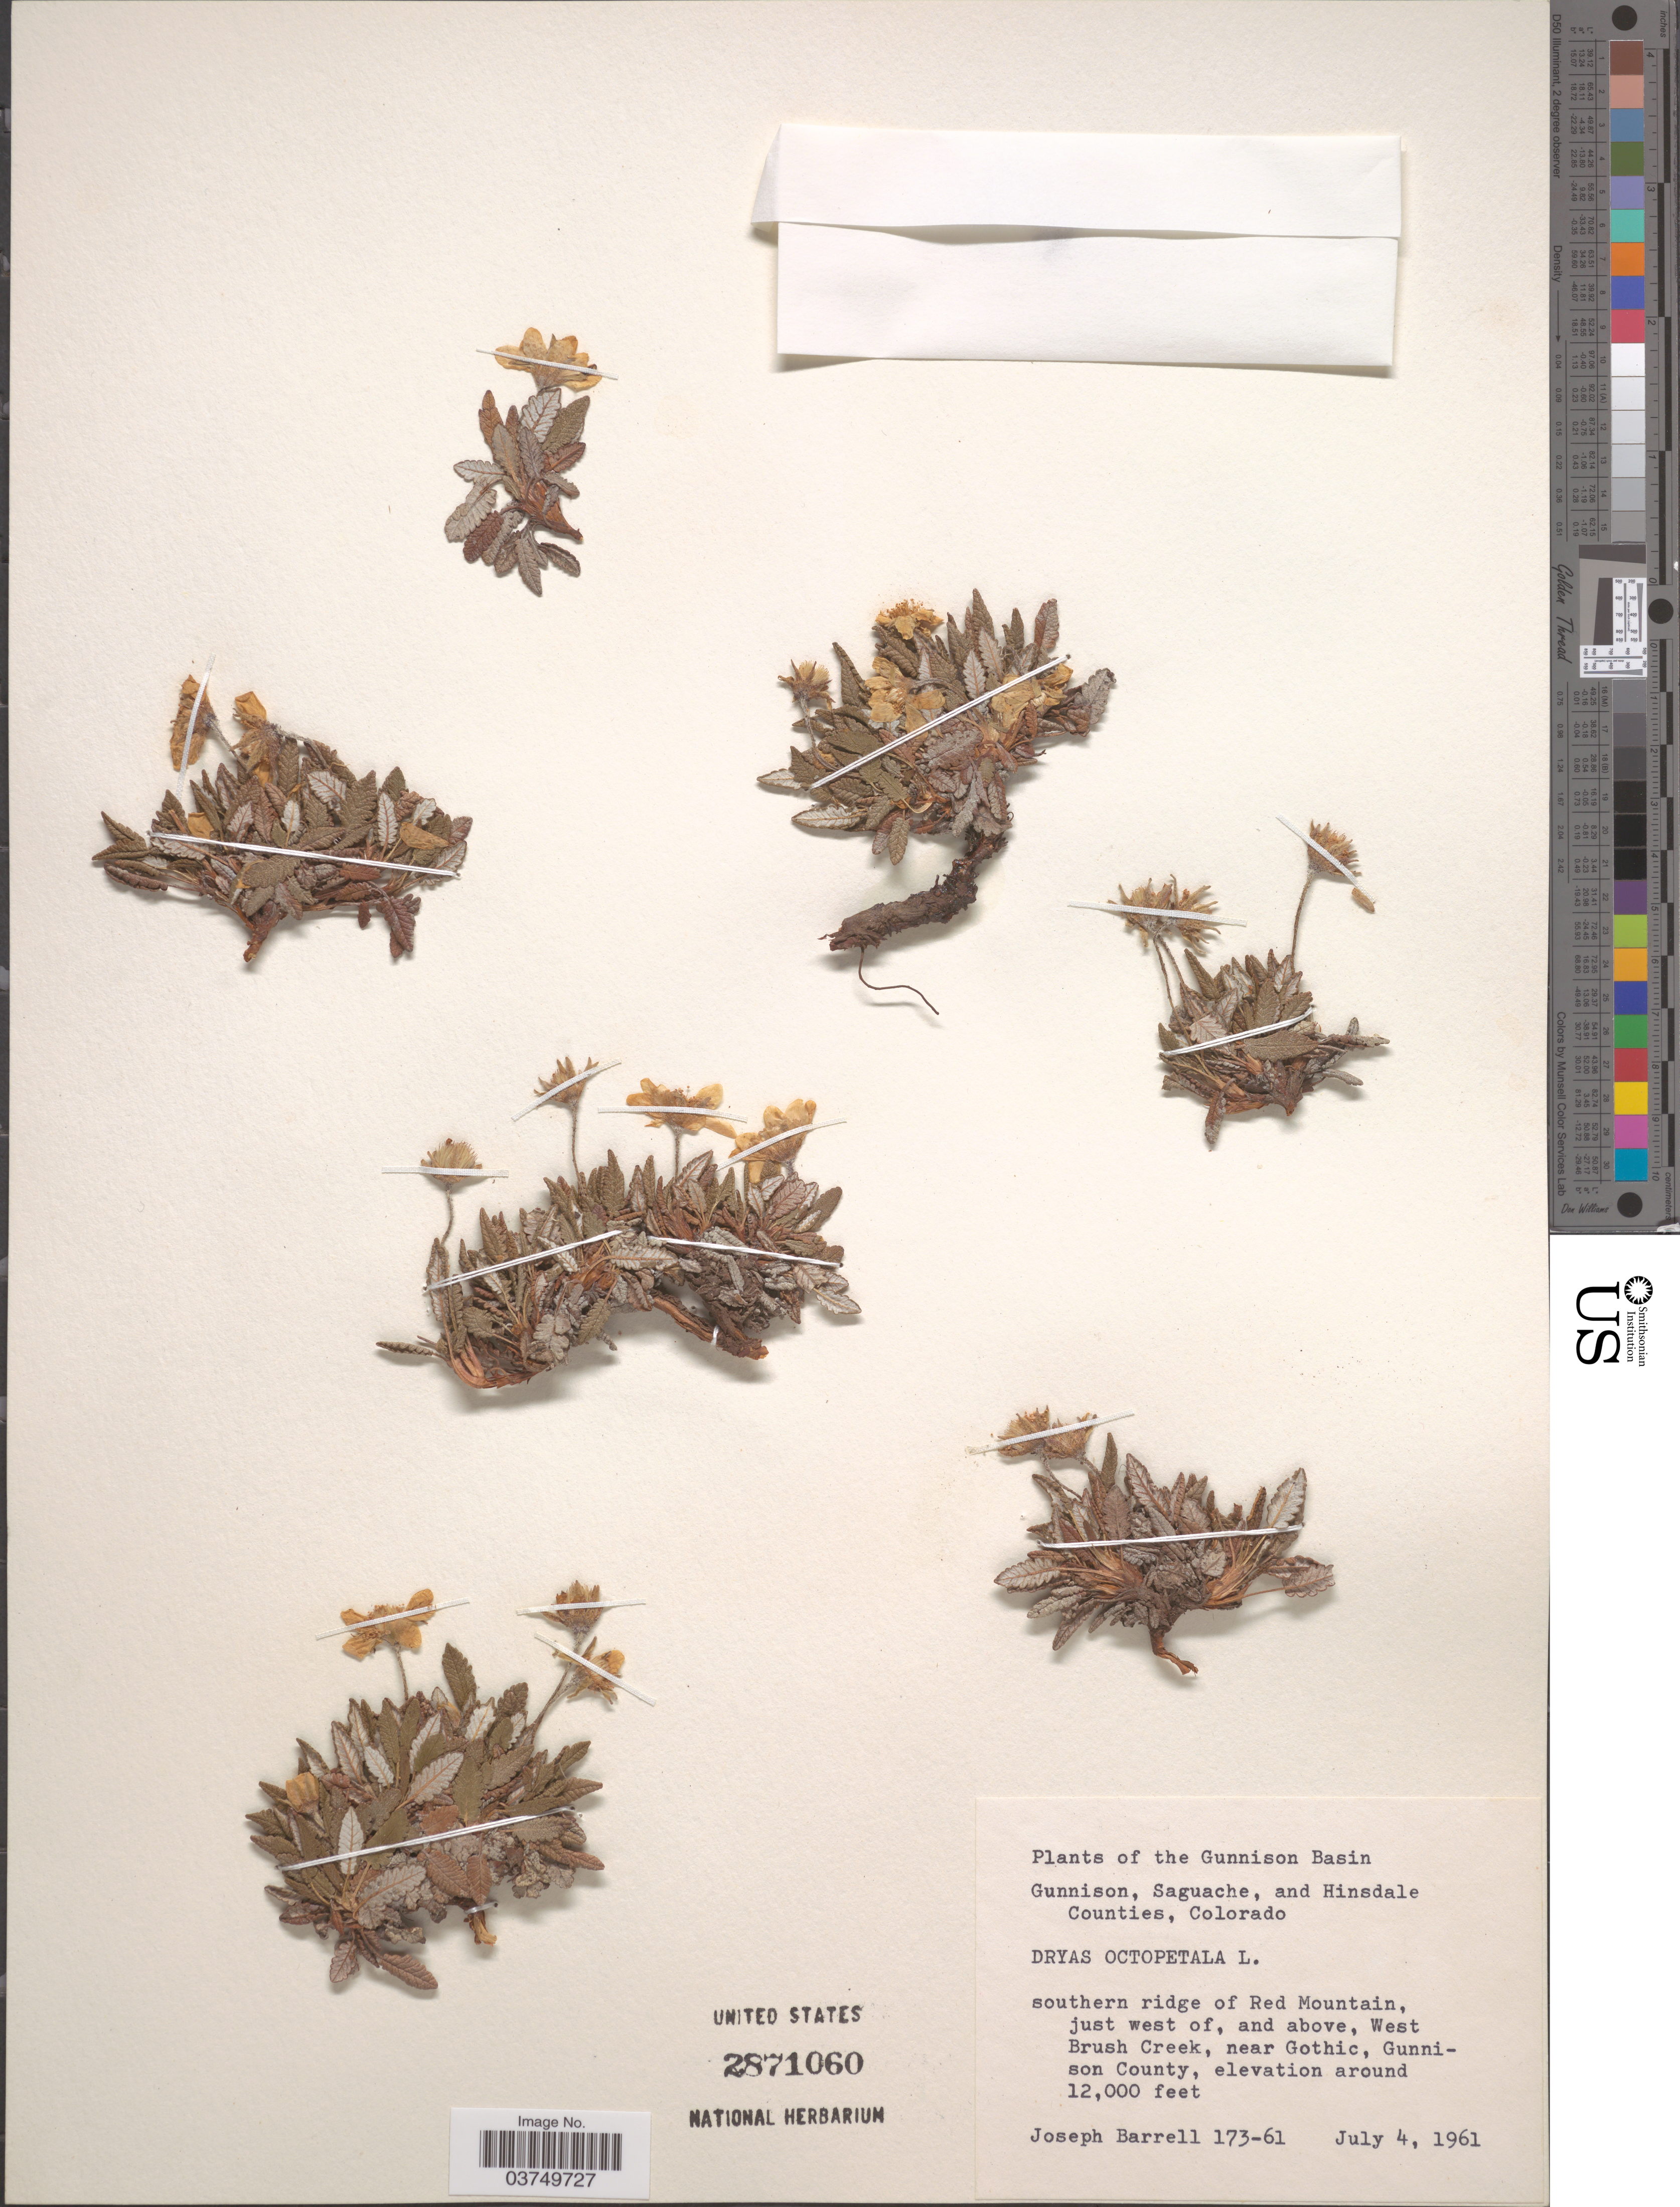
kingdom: Plantae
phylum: Tracheophyta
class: Magnoliopsida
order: Rosales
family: Rosaceae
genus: Dryas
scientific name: Dryas octopetala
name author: L.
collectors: J. Barrell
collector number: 173-61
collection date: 1961-07-04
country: United States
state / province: Colorado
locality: The Gunnison Basin. Southern ridge of Red Mountain, just west of, and above, West Brush Creek, near Gothic, Gunnison County.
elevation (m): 3658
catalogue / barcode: US 2871060